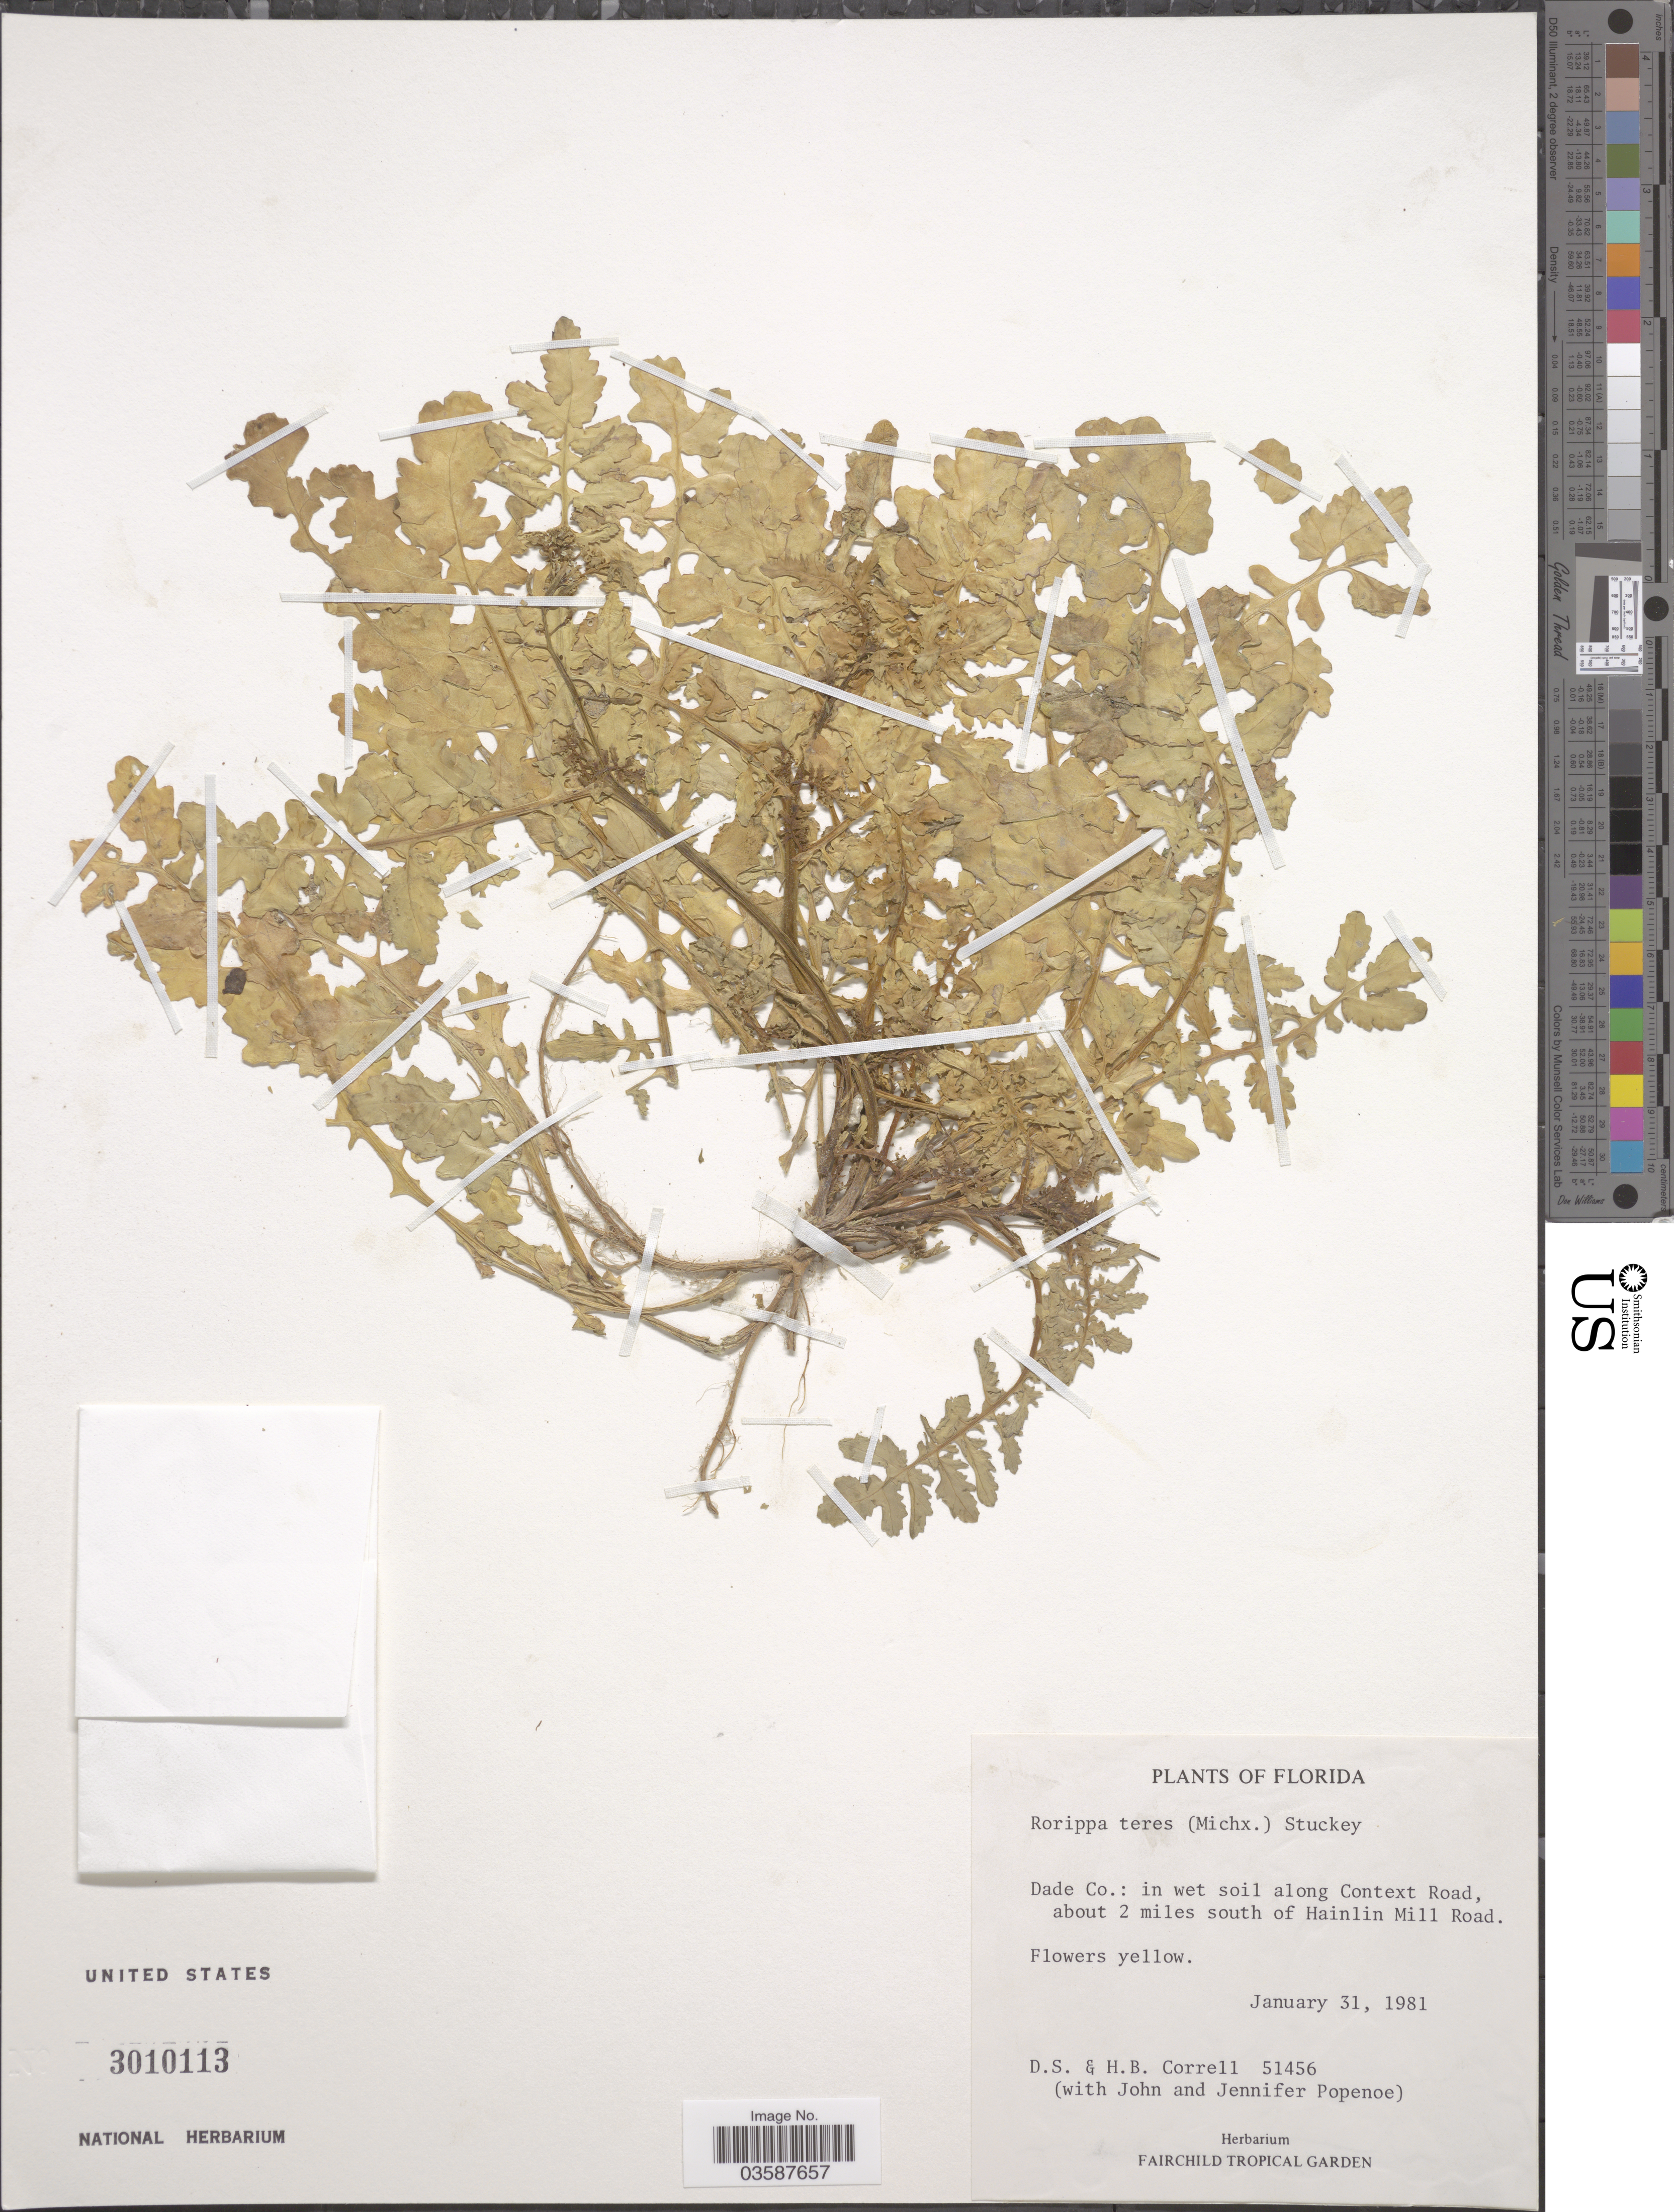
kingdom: Plantae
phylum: Tracheophyta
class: Magnoliopsida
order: Brassicales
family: Brassicaceae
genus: Rorippa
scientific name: Rorippa teres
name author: (Michx.) Stuckey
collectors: D. S. Correll & H. Correll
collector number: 51456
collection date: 1981-01-31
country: United States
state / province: Florida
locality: Dade Co.: in wet soil along Context Road, about 2 miles south of Hainlin Mill Road.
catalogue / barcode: US 3010113